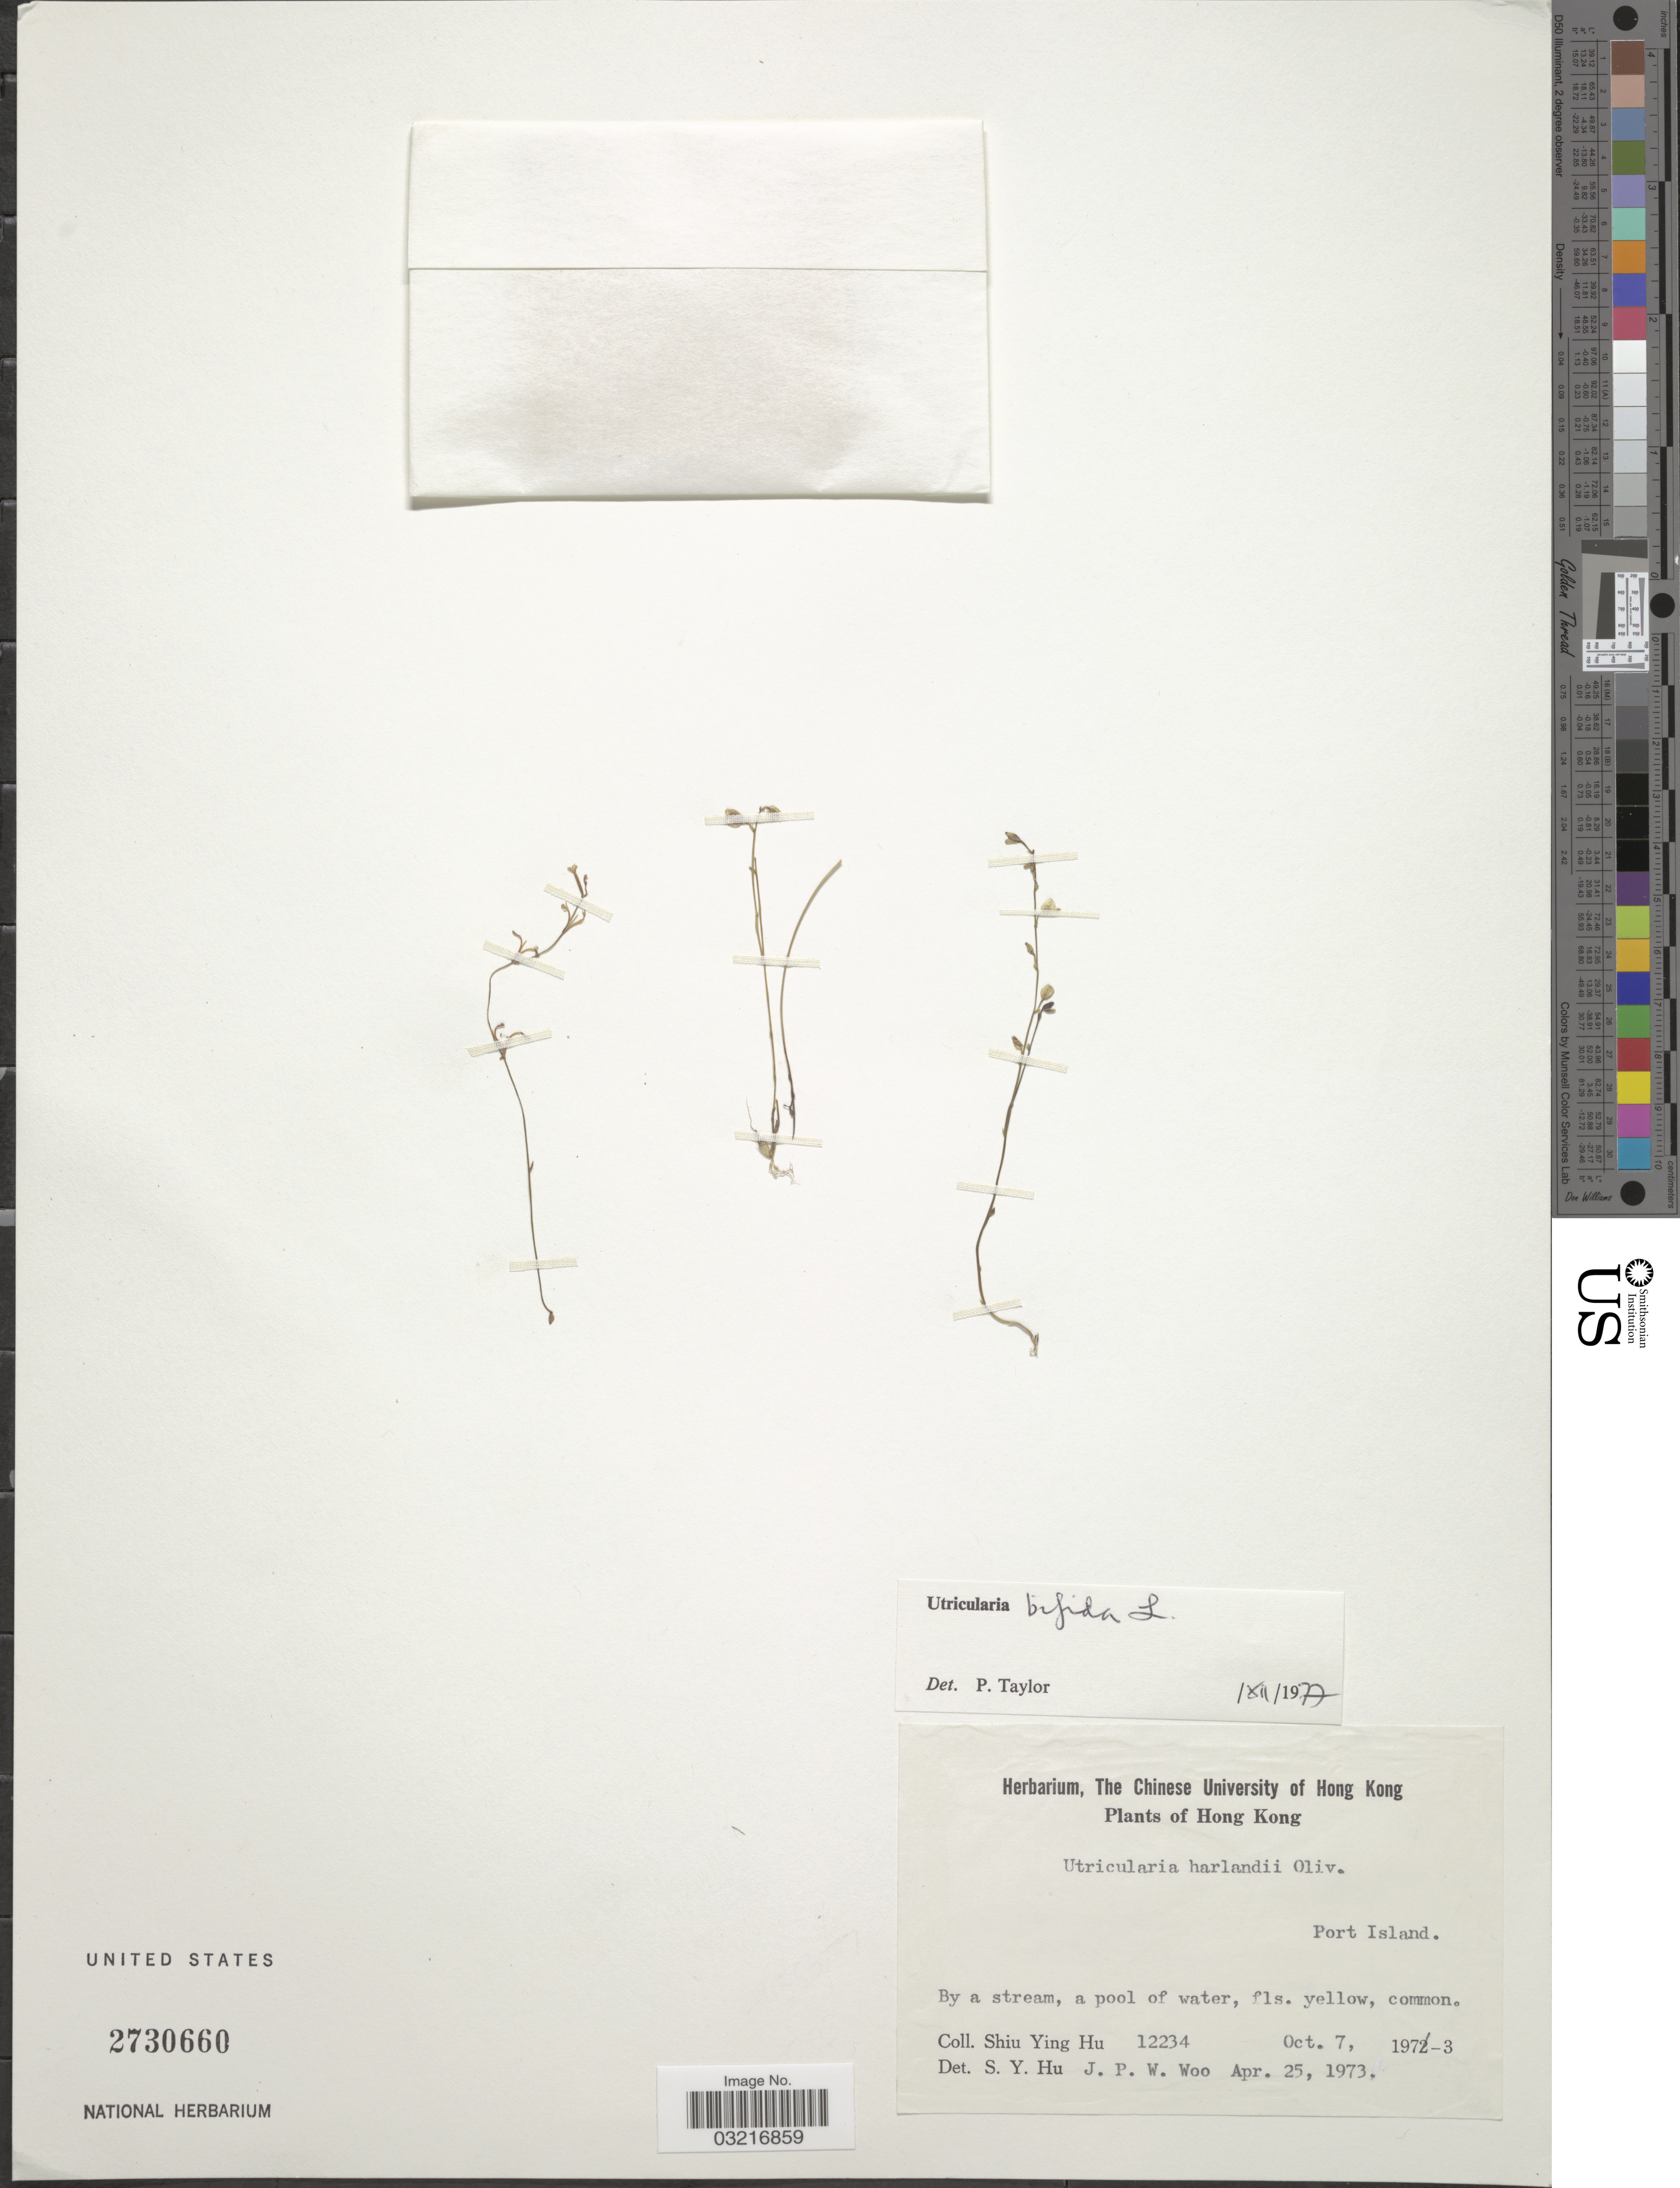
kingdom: Plantae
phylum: Tracheophyta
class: Magnoliopsida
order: Lamiales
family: Lentibulariaceae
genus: Utricularia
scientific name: Utricularia bifida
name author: L.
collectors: S. Y. Hu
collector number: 12234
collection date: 1973-10-07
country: China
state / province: Hong Kong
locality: Port Island.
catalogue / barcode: US 2730660